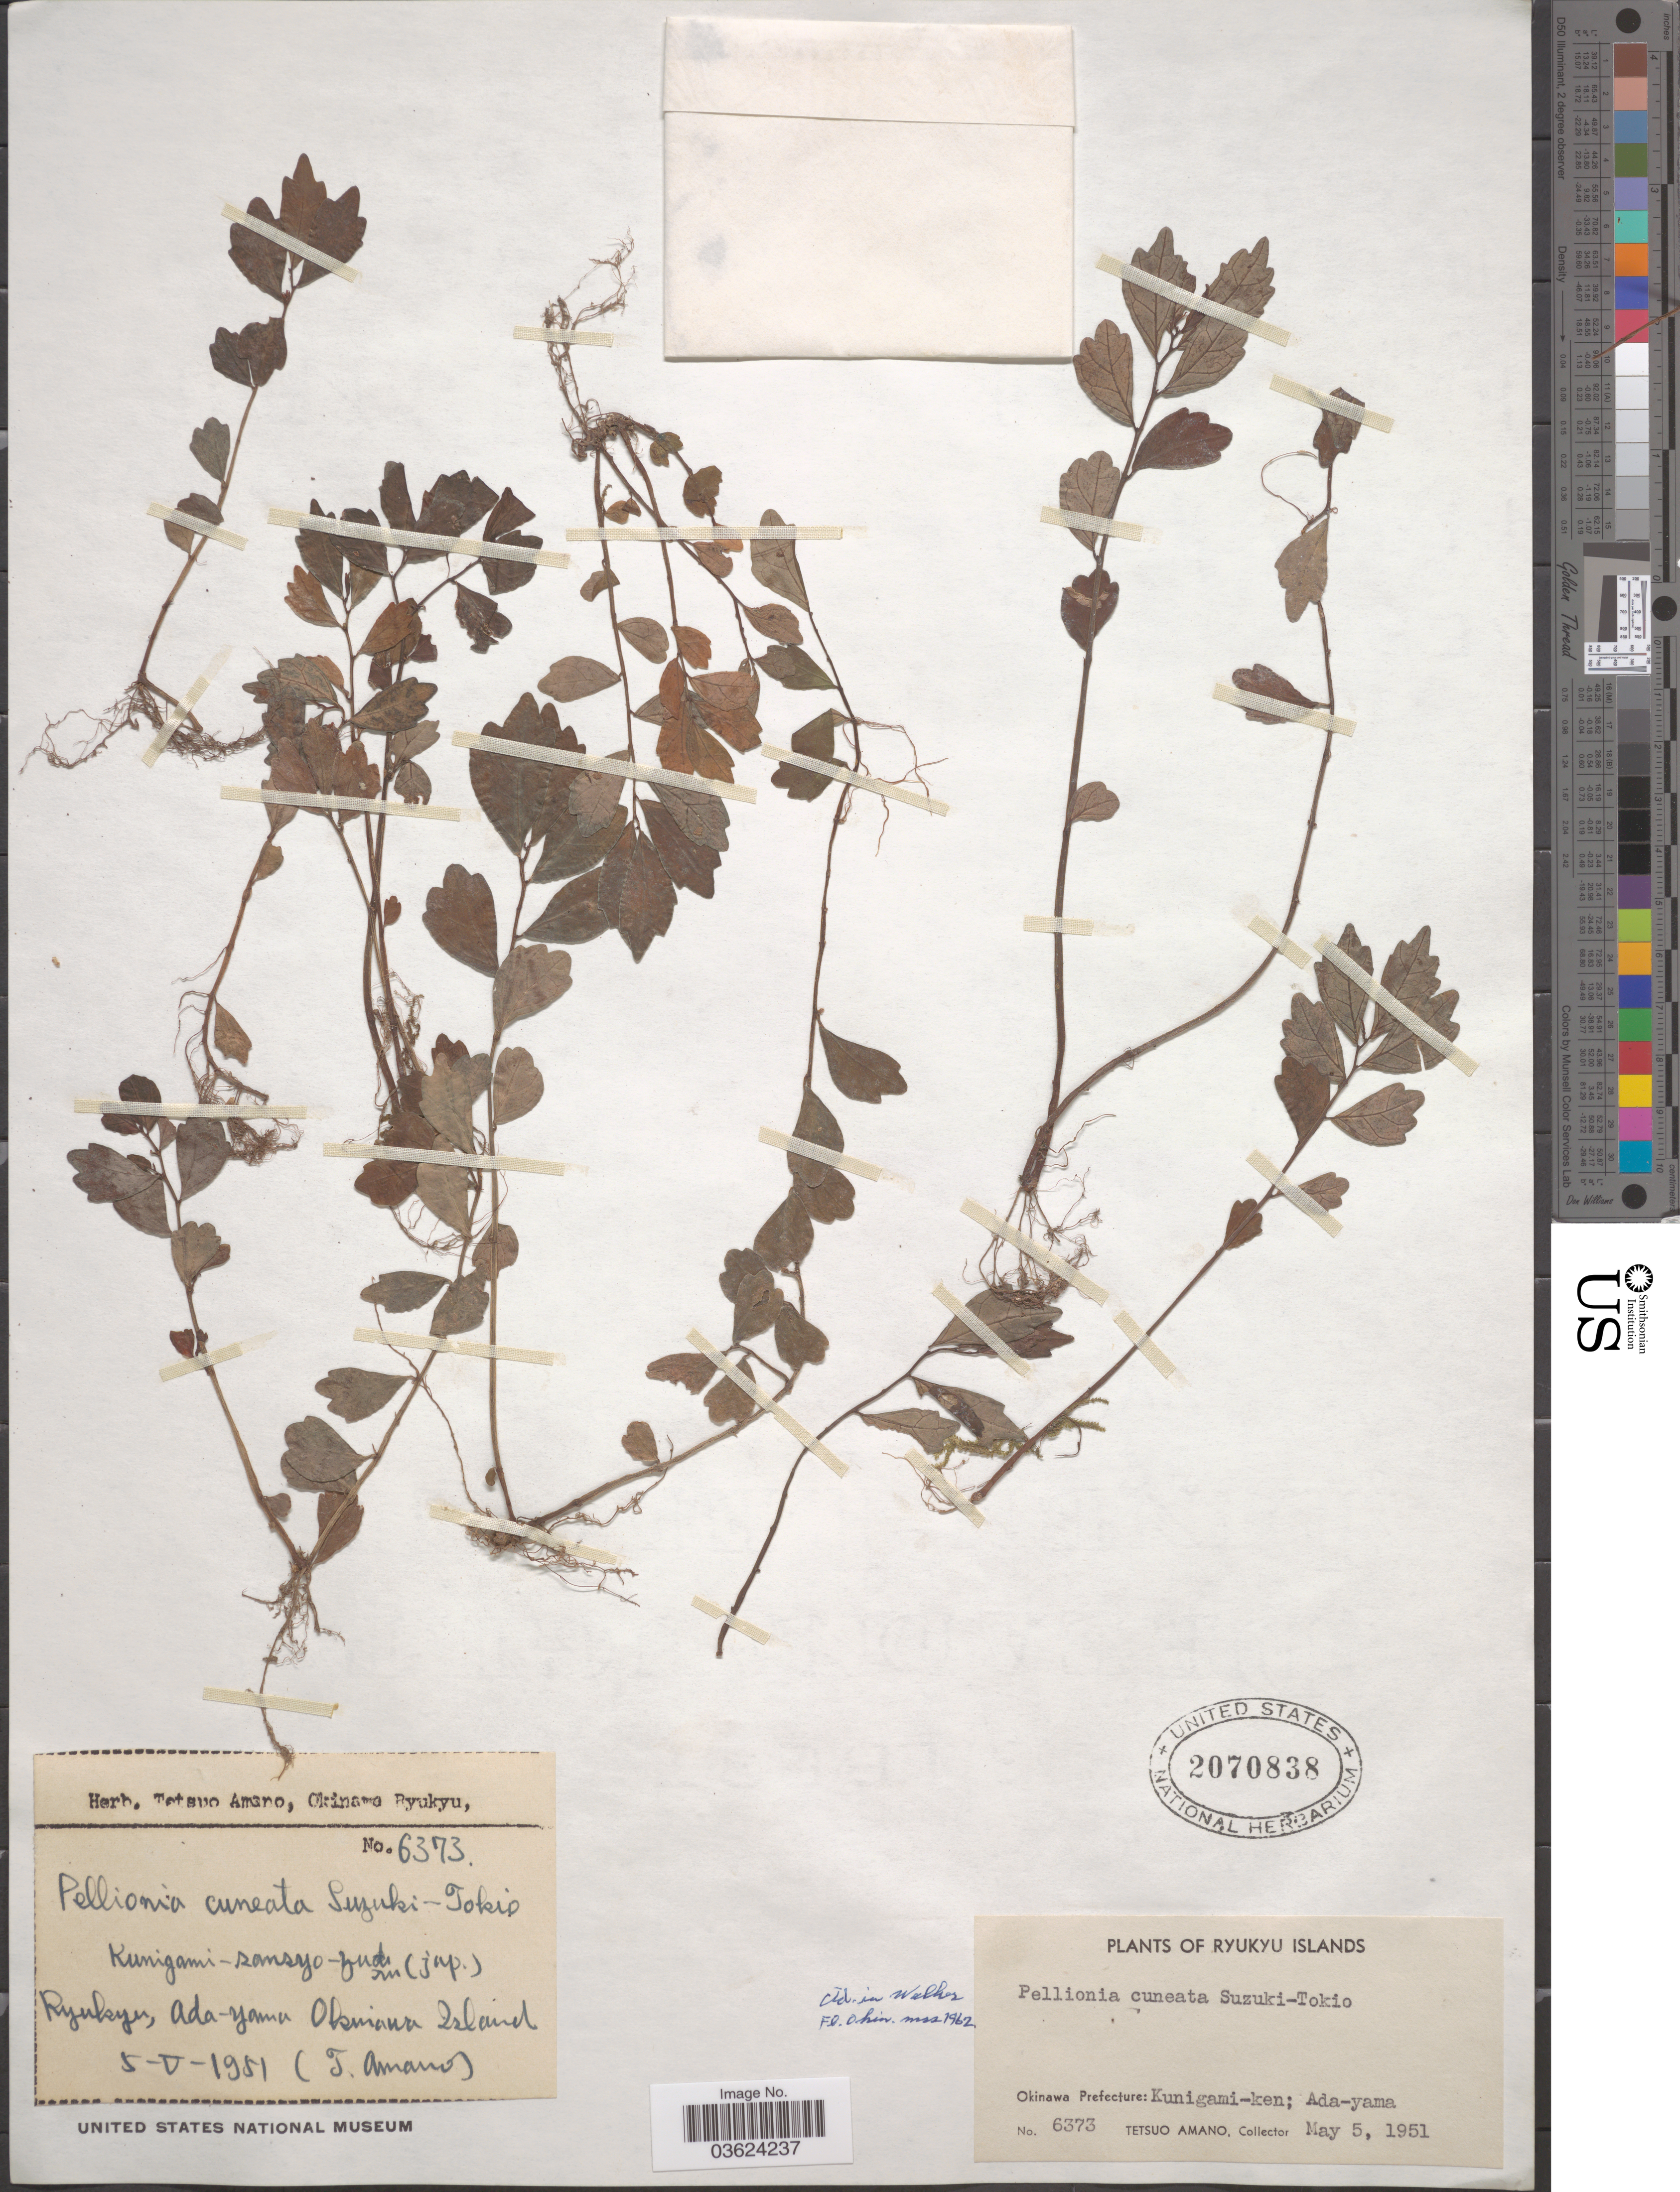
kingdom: Plantae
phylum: Tracheophyta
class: Magnoliopsida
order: Rosales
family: Urticaceae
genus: Pellionia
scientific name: Pellionia cuneata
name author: Suzuki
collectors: T. Amano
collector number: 6373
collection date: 1951-05-05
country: Japan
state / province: Okinawa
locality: Ryukyu Islands. Okinawa Prefecture: Kunigami-ken; Ada-yama. Okinawa Island.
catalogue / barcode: US 2070838